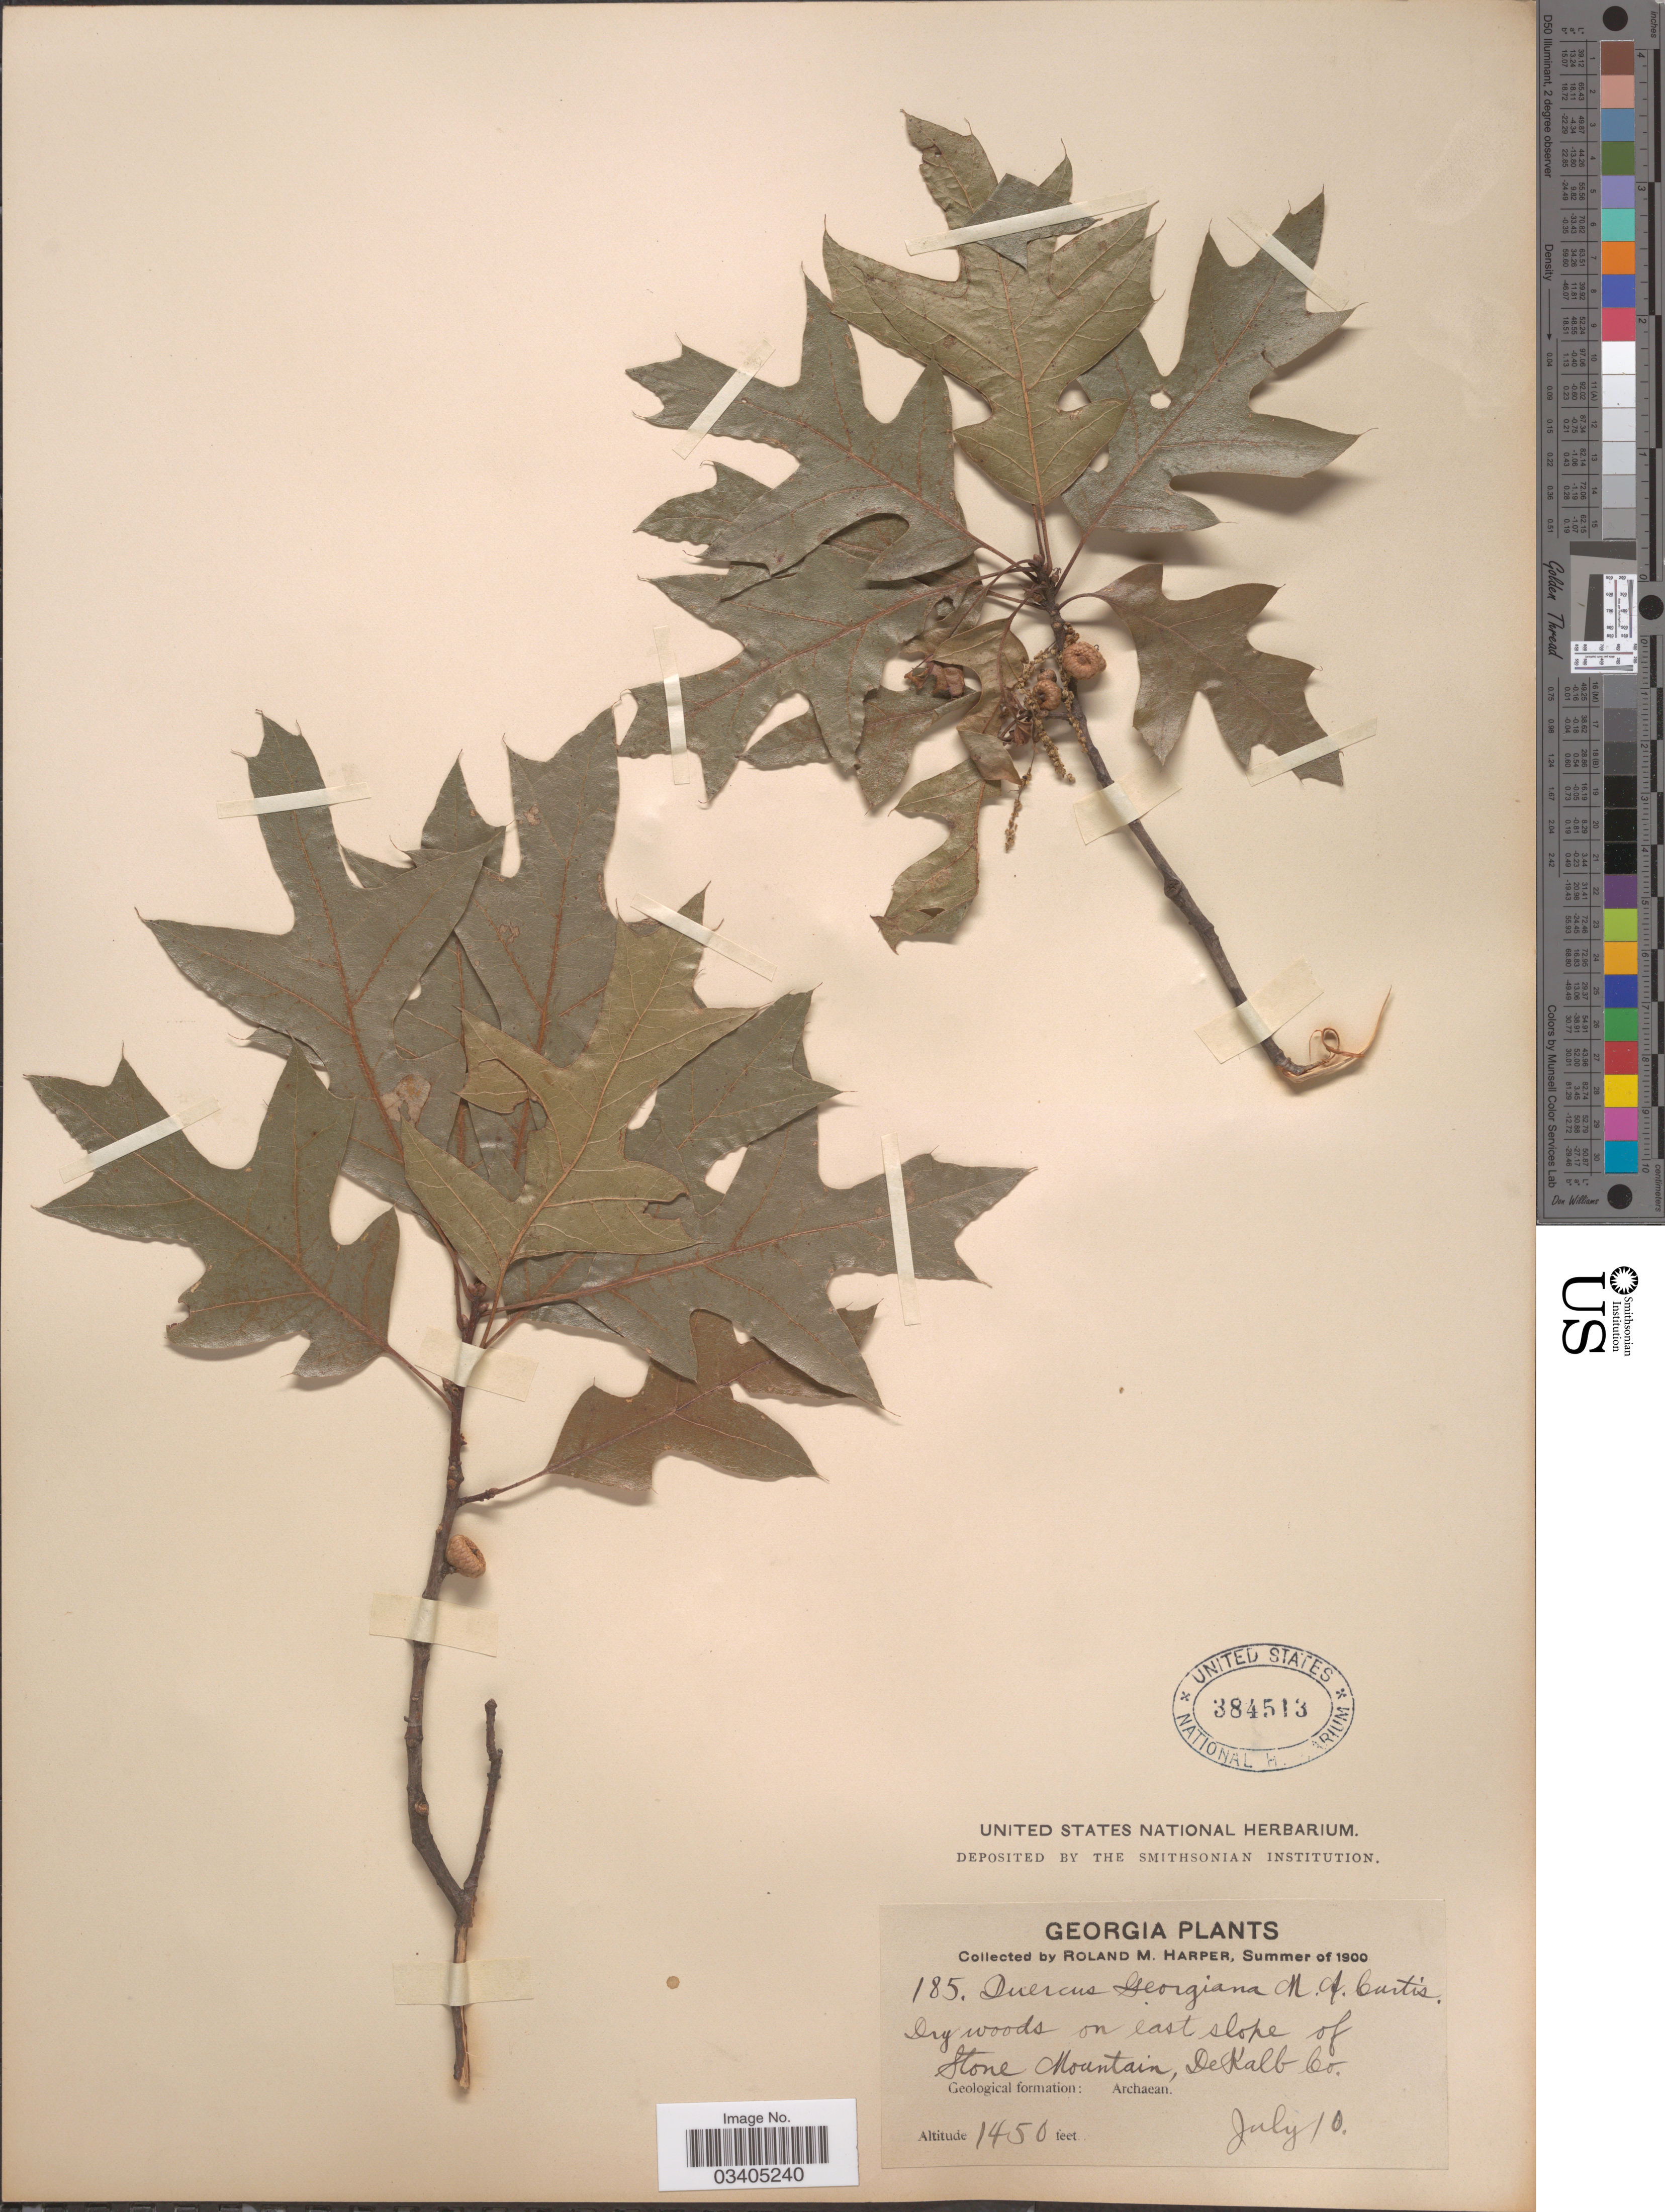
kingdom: Plantae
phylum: Tracheophyta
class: Magnoliopsida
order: Fagales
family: Fagaceae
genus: Quercus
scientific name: Quercus georgiana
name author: M.A. Curtis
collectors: R. M. Harper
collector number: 185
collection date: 1900-07-10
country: United States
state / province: Georgia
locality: Dry woods on east slope of Stone Mountain, De Kalb Co.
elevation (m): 442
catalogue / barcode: US 384513